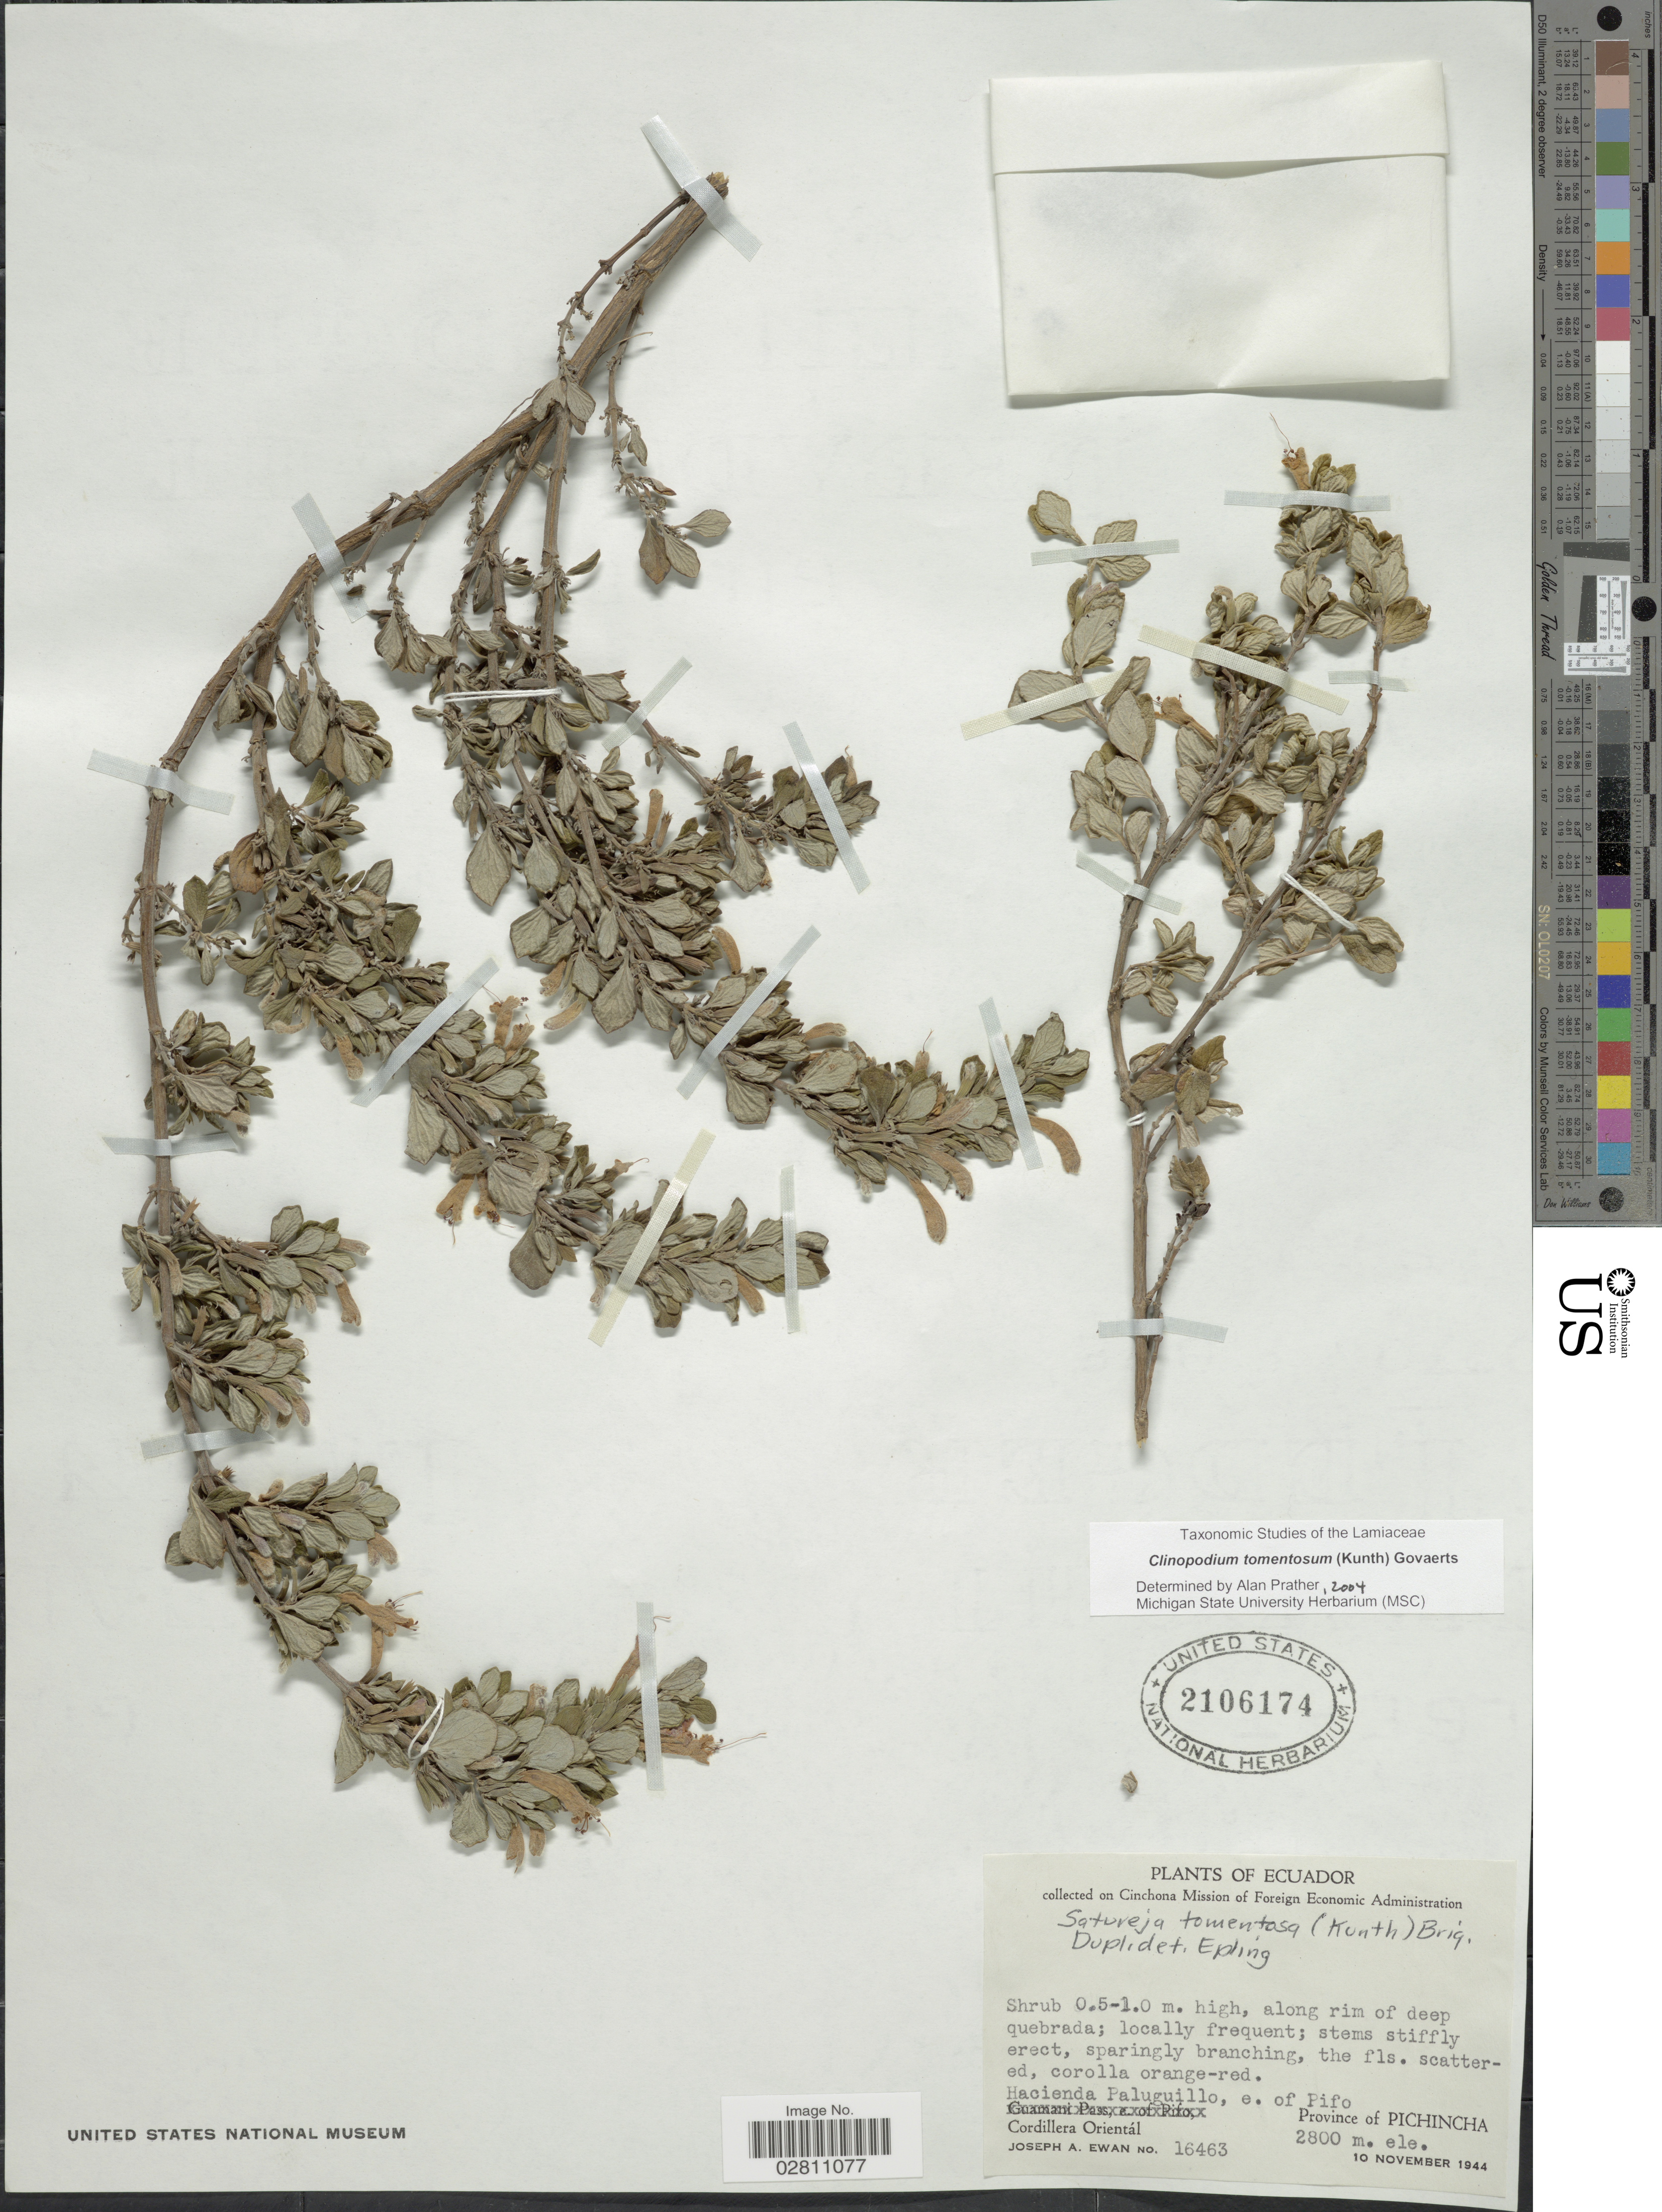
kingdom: Plantae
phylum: Tracheophyta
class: Magnoliopsida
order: Lamiales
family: Lamiaceae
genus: Clinopodium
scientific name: Clinopodium tomentosum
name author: (Kunth) Govaerts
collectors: J. A. Ewan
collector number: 16463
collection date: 1944-11-10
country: Ecuador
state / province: Pichincha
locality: Hacienda Paluguillo, e. of Pifo, Province of Pichincha, Cordillera Orientál.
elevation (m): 2800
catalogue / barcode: US 2106174